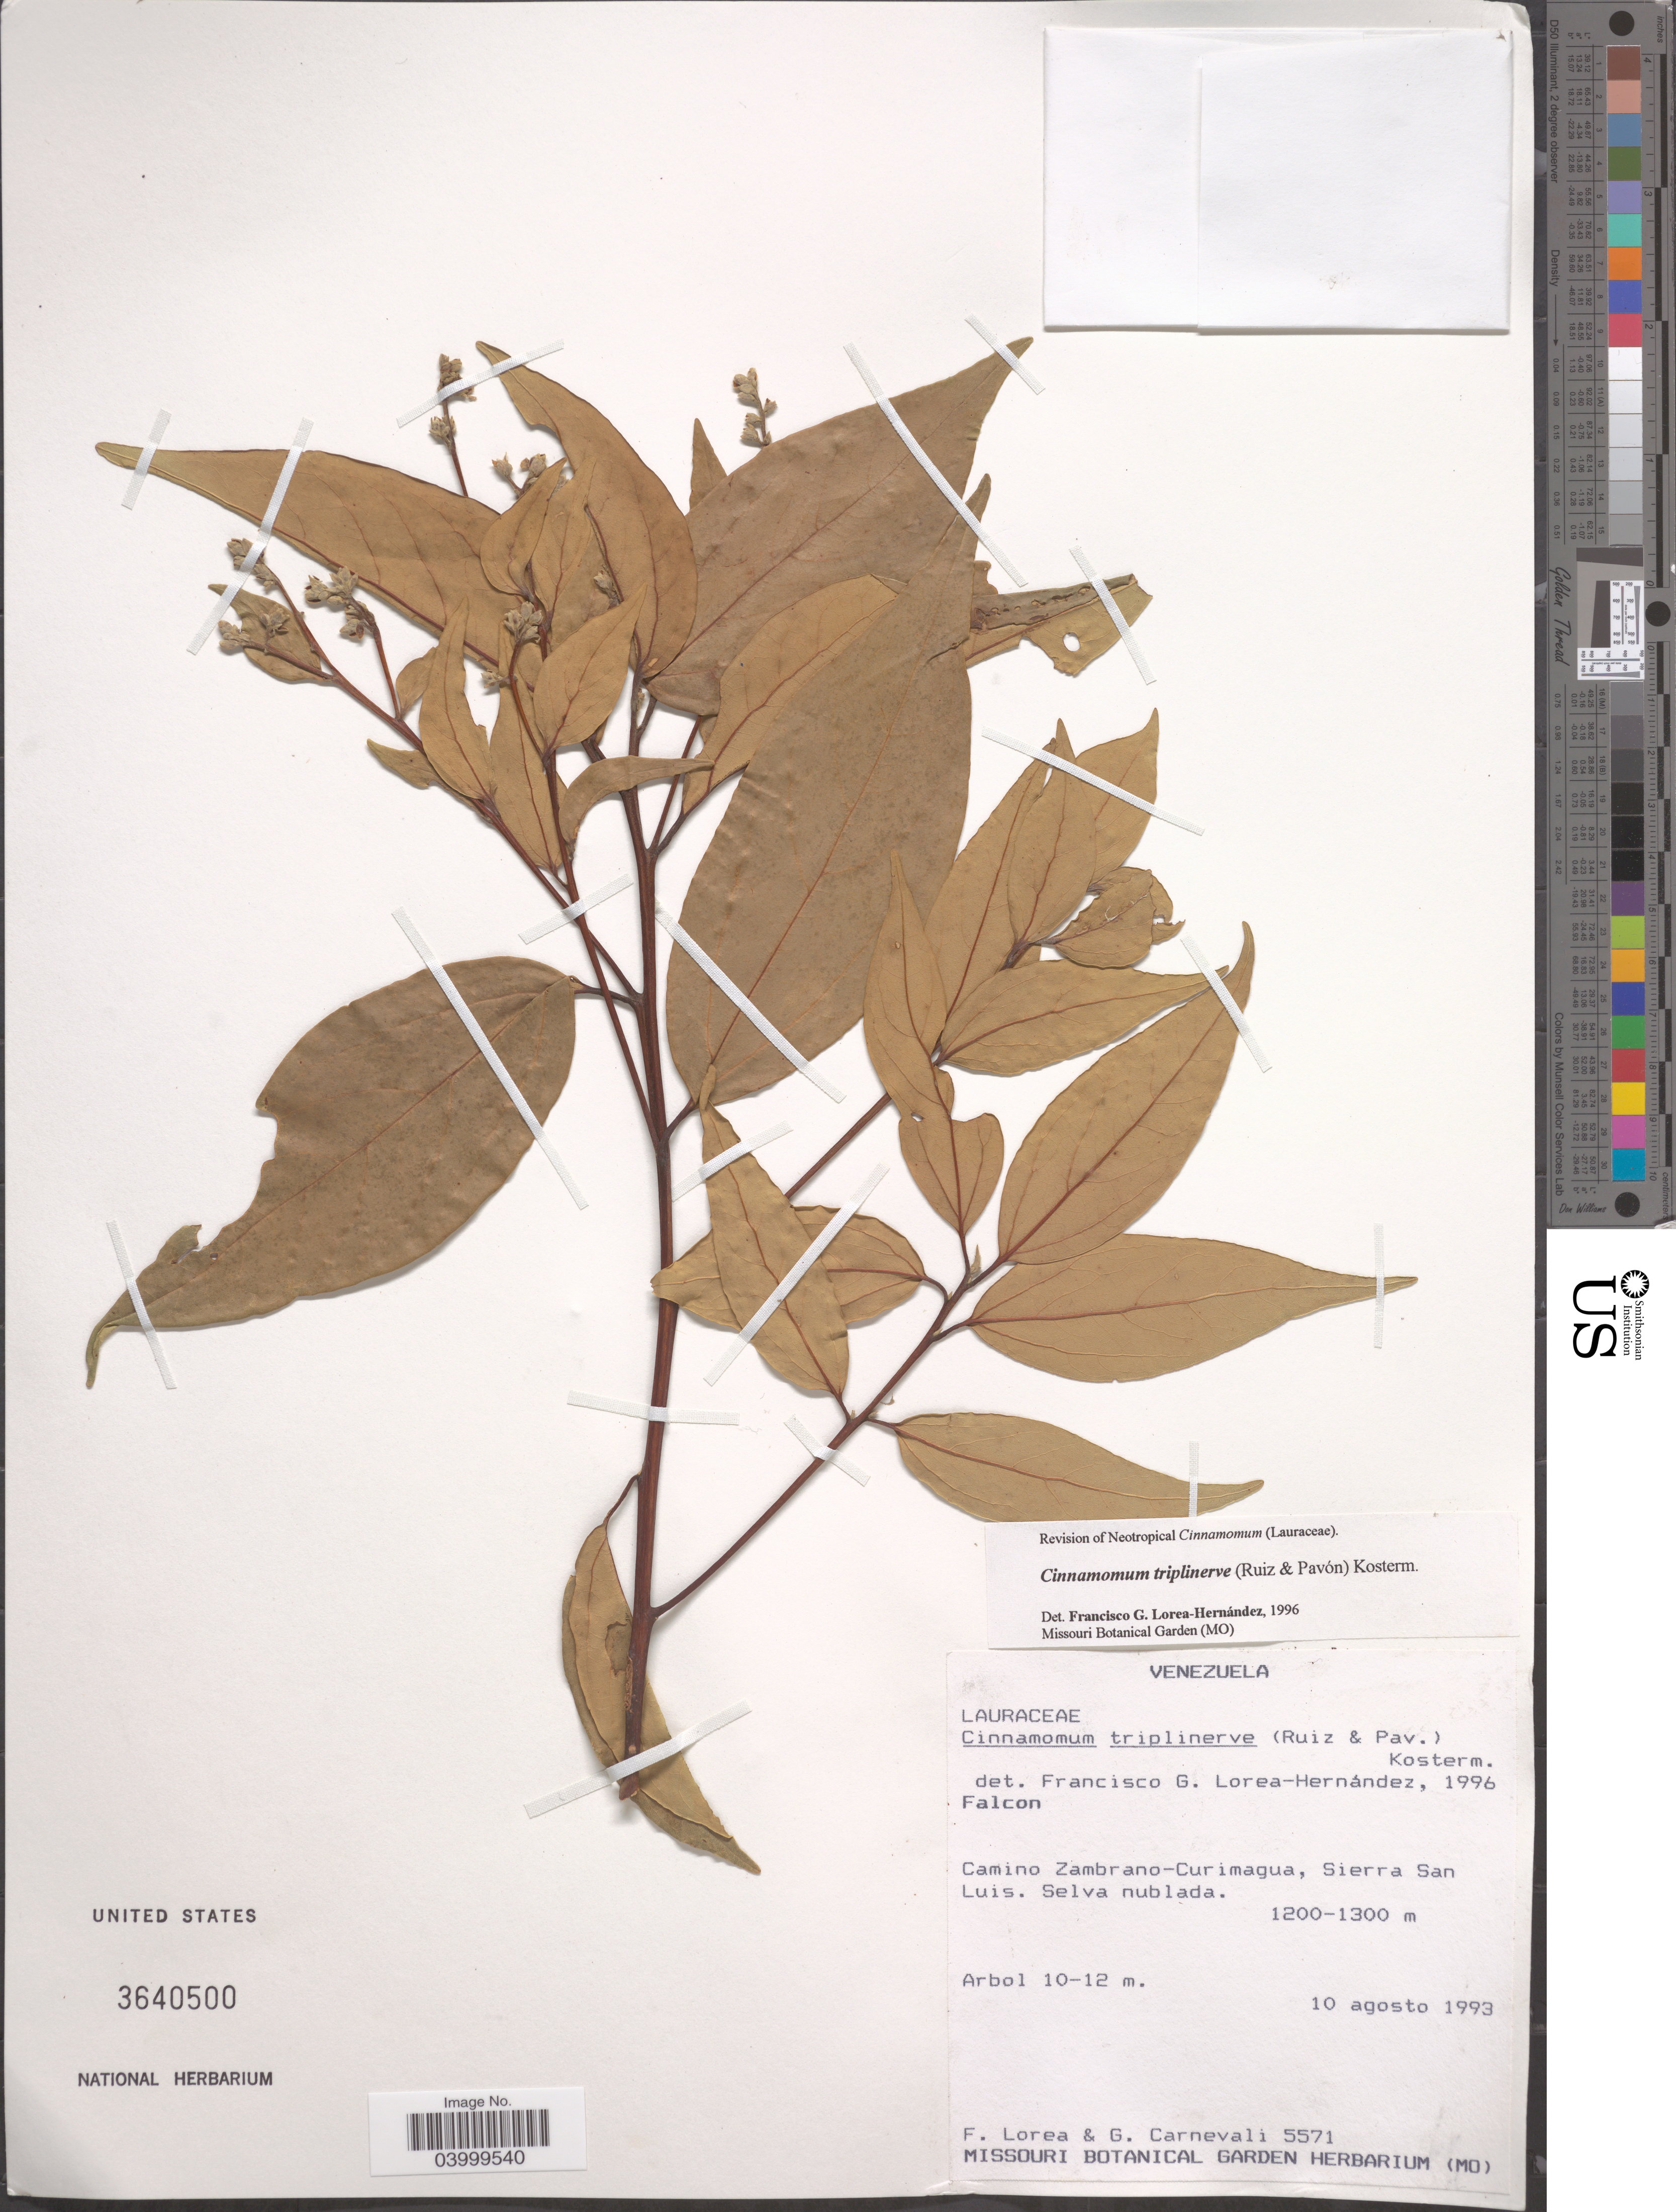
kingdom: Plantae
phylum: Tracheophyta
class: Magnoliopsida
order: Laurales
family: Lauraceae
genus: Cinnamomum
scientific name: Cinnamomum triplinerve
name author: (Ruiz & Pav.) Kosterm.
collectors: F. Lorea & G. Carnevali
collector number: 5571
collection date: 1993-08-10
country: Venezuela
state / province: Falcon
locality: Camino Zambrano-Curimagua, Sierra San Luis. Selva nublada.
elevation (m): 1200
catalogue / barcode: US 3640500